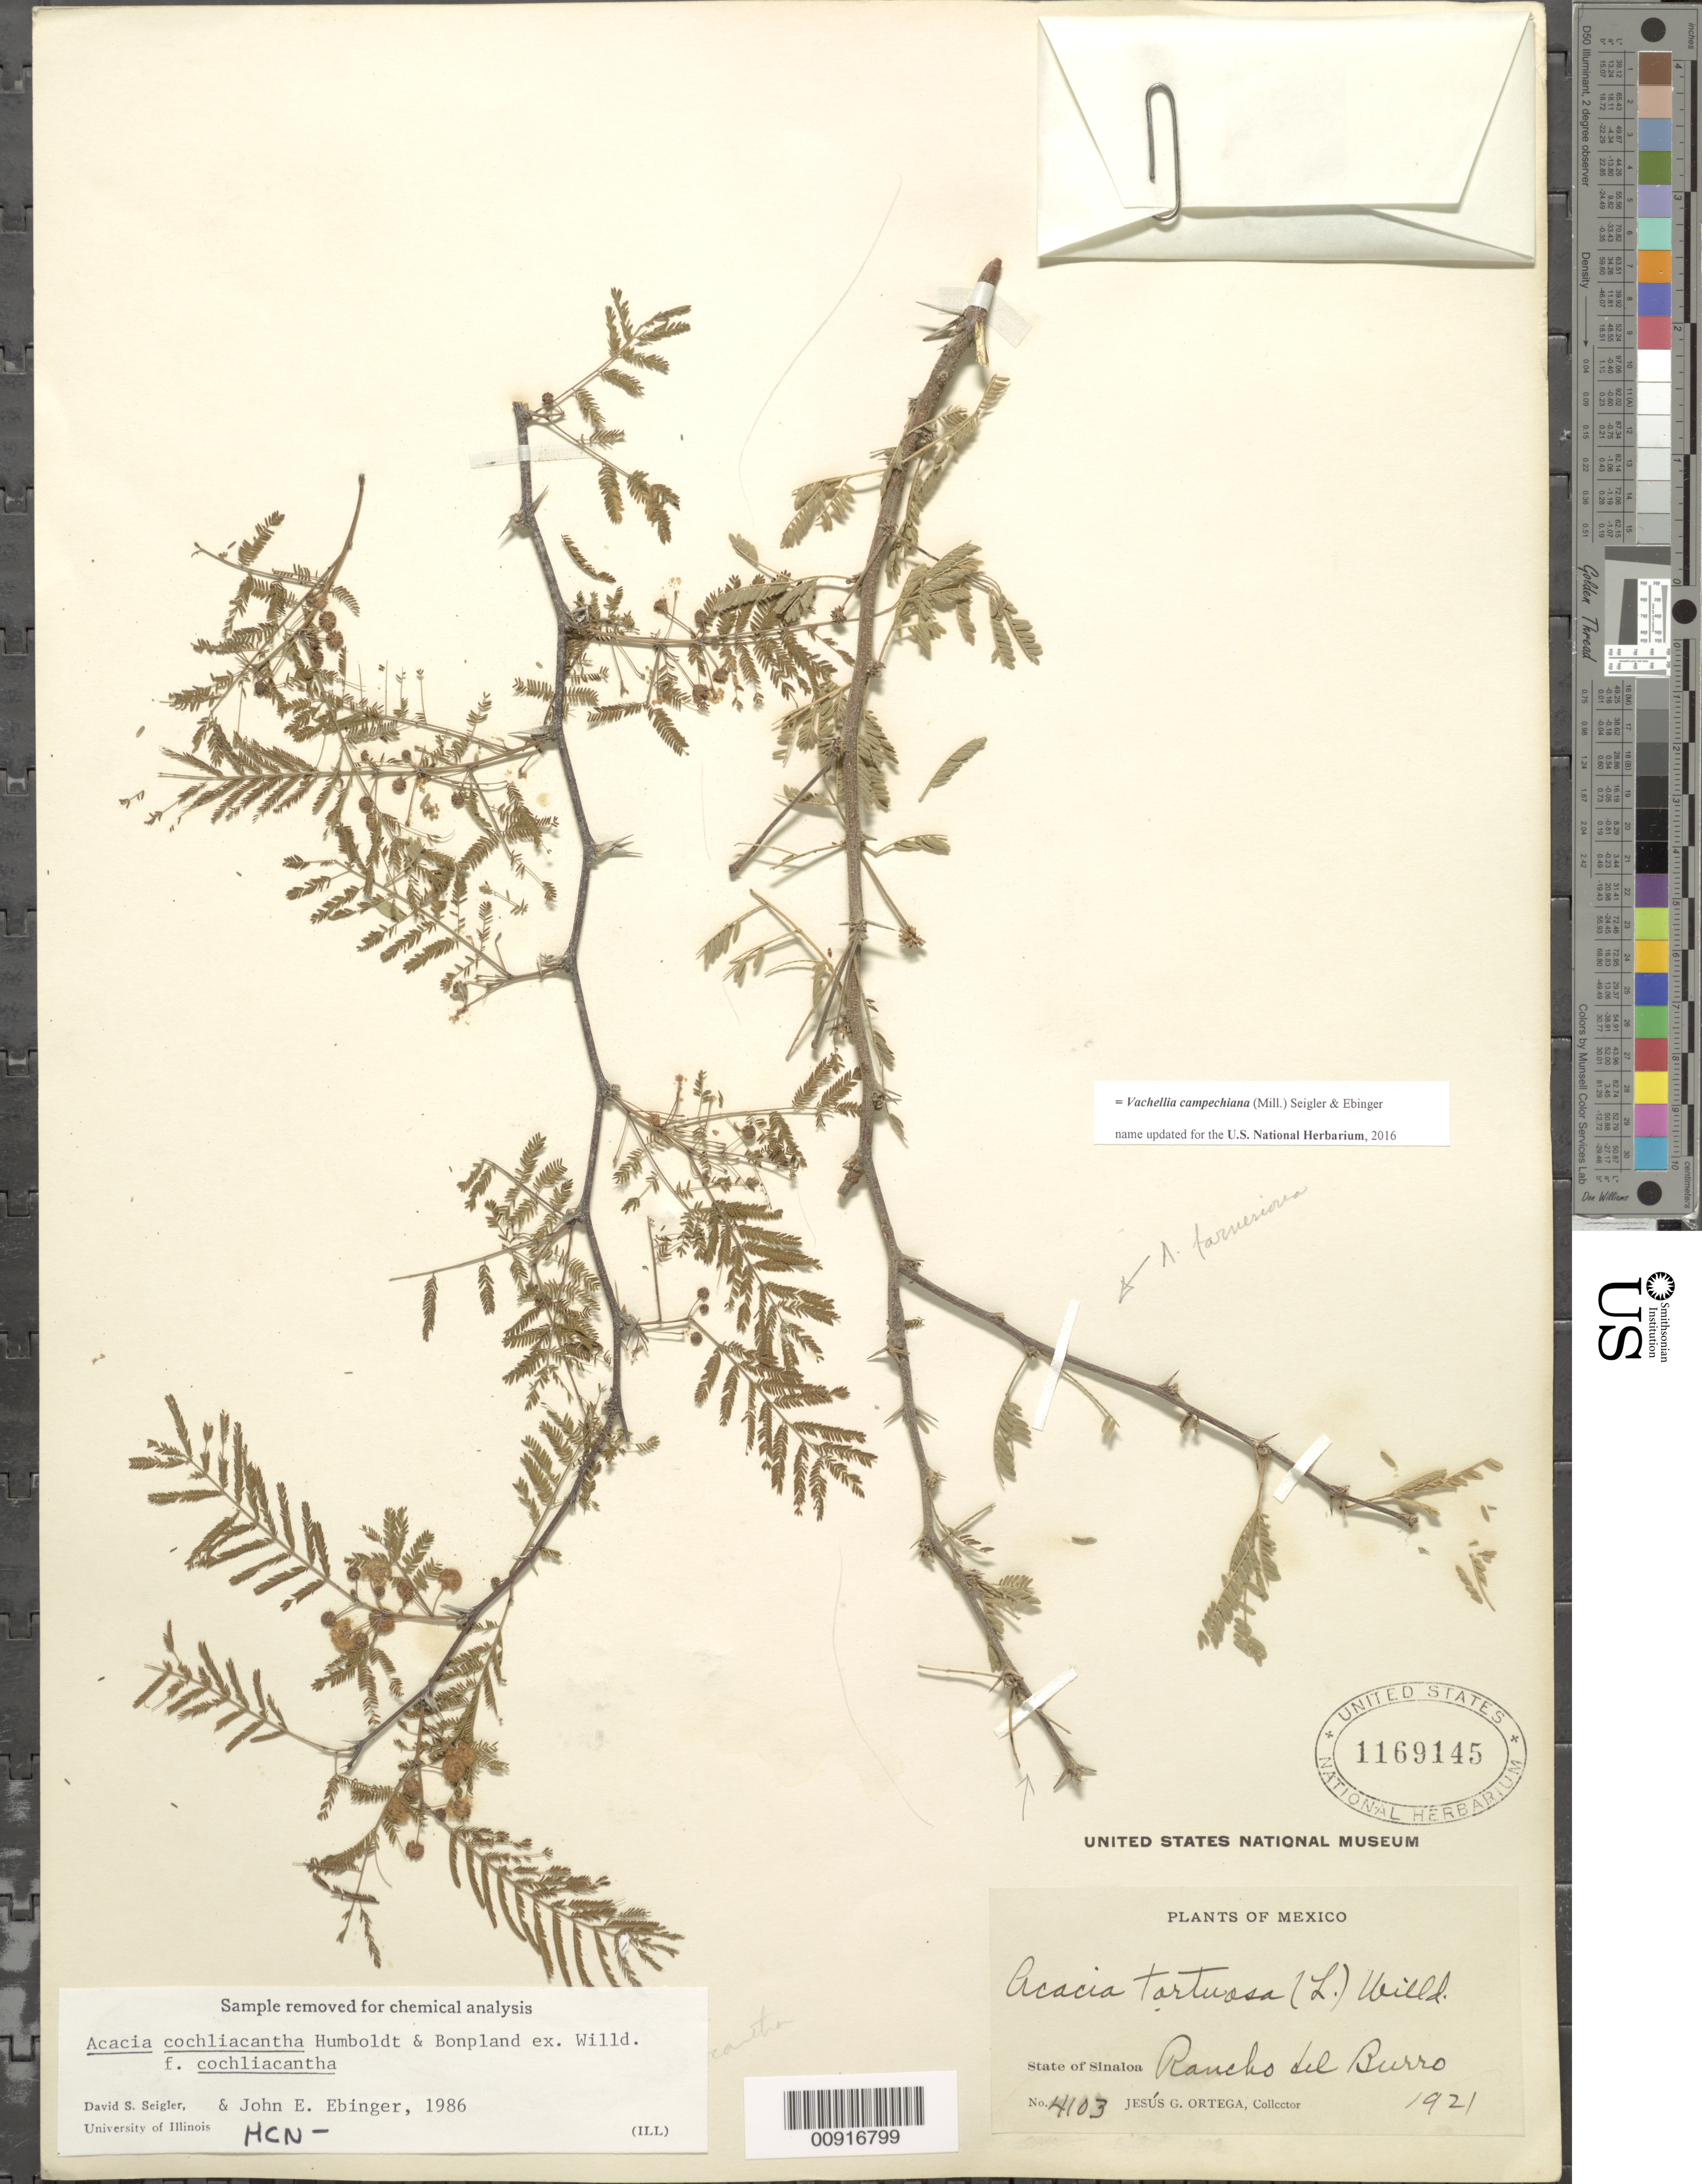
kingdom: Plantae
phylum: Tracheophyta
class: Magnoliopsida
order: Fabales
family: Fabaceae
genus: Vachellia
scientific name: Vachellia campechiana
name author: (Mill.) Seigler & Ebinger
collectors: J. Ortega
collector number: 4103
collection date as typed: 1921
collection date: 1921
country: Mexico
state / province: Sinaloa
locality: State Sinaloa: Rancho del Burro.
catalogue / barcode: US 1169145